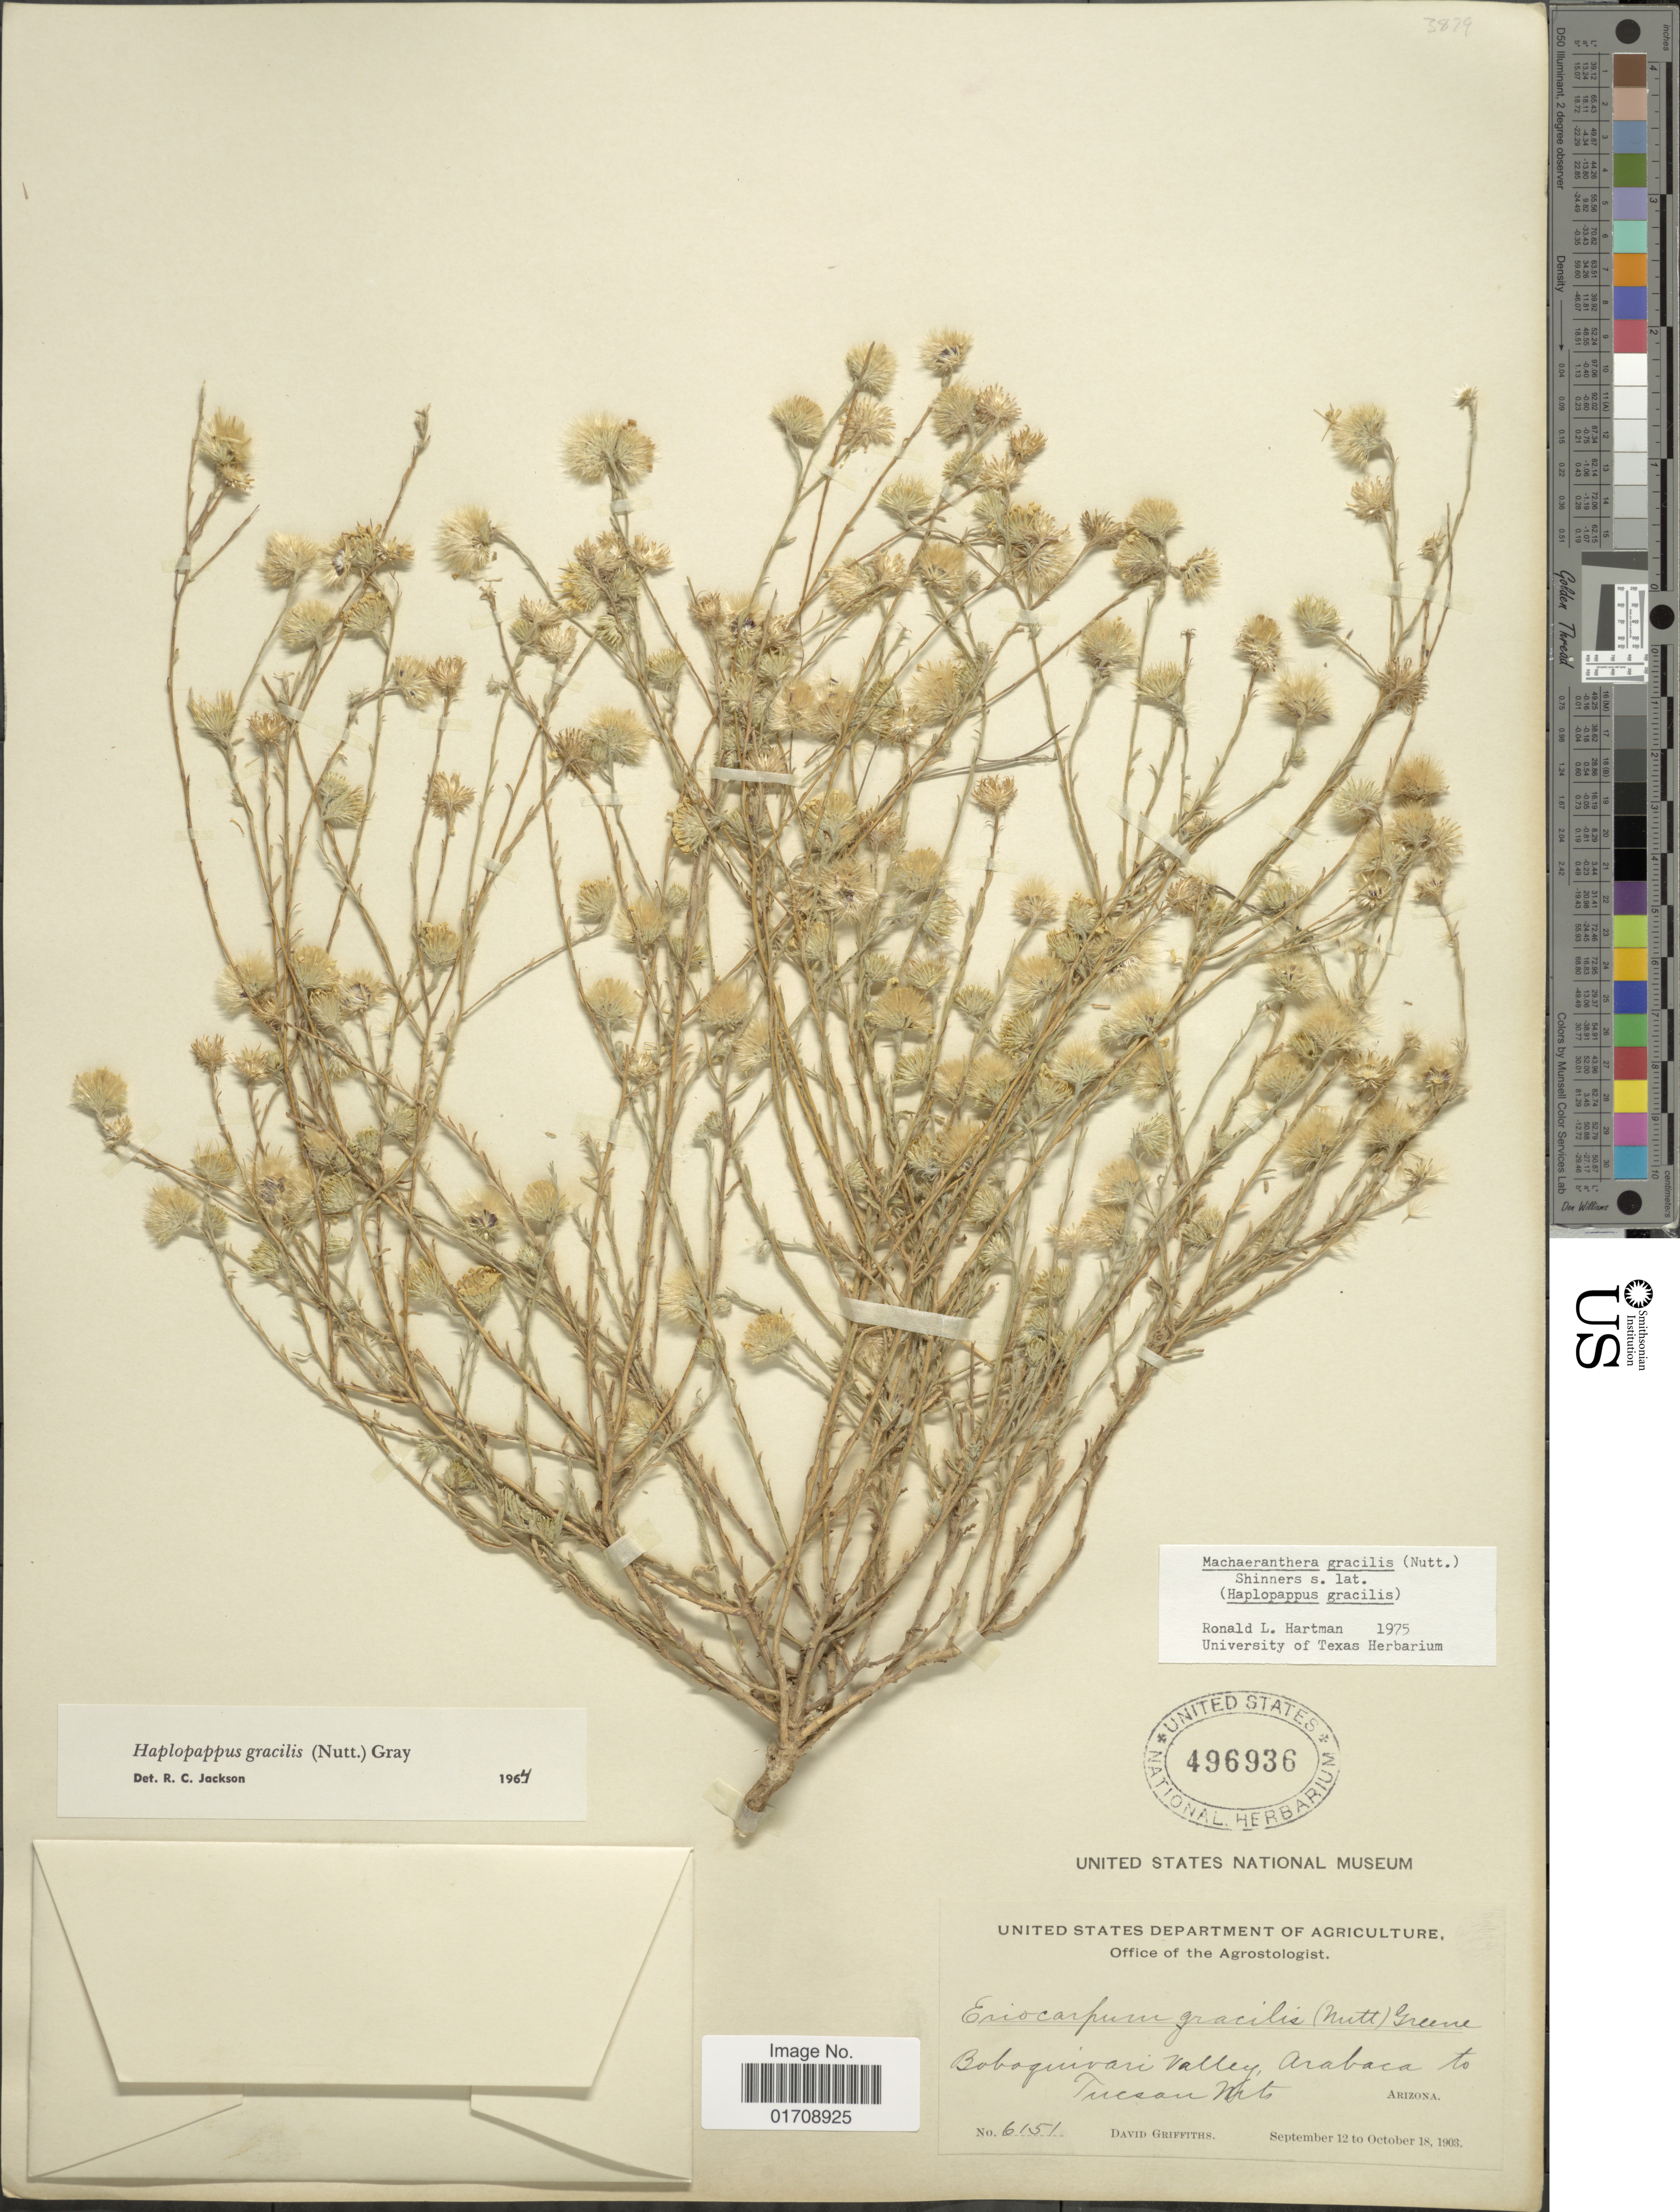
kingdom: Plantae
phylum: Tracheophyta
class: Magnoliopsida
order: Asterales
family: Asteraceae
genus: Machaeranthera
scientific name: Machaeranthera gracilis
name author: (Nutt.) Shinners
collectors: D. Griffiths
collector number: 6151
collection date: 1903-09-12/1903-10-18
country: United States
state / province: Arizona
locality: Boboquivari Valley, Arabaca to Tucsan Mts.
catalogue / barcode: US 496936